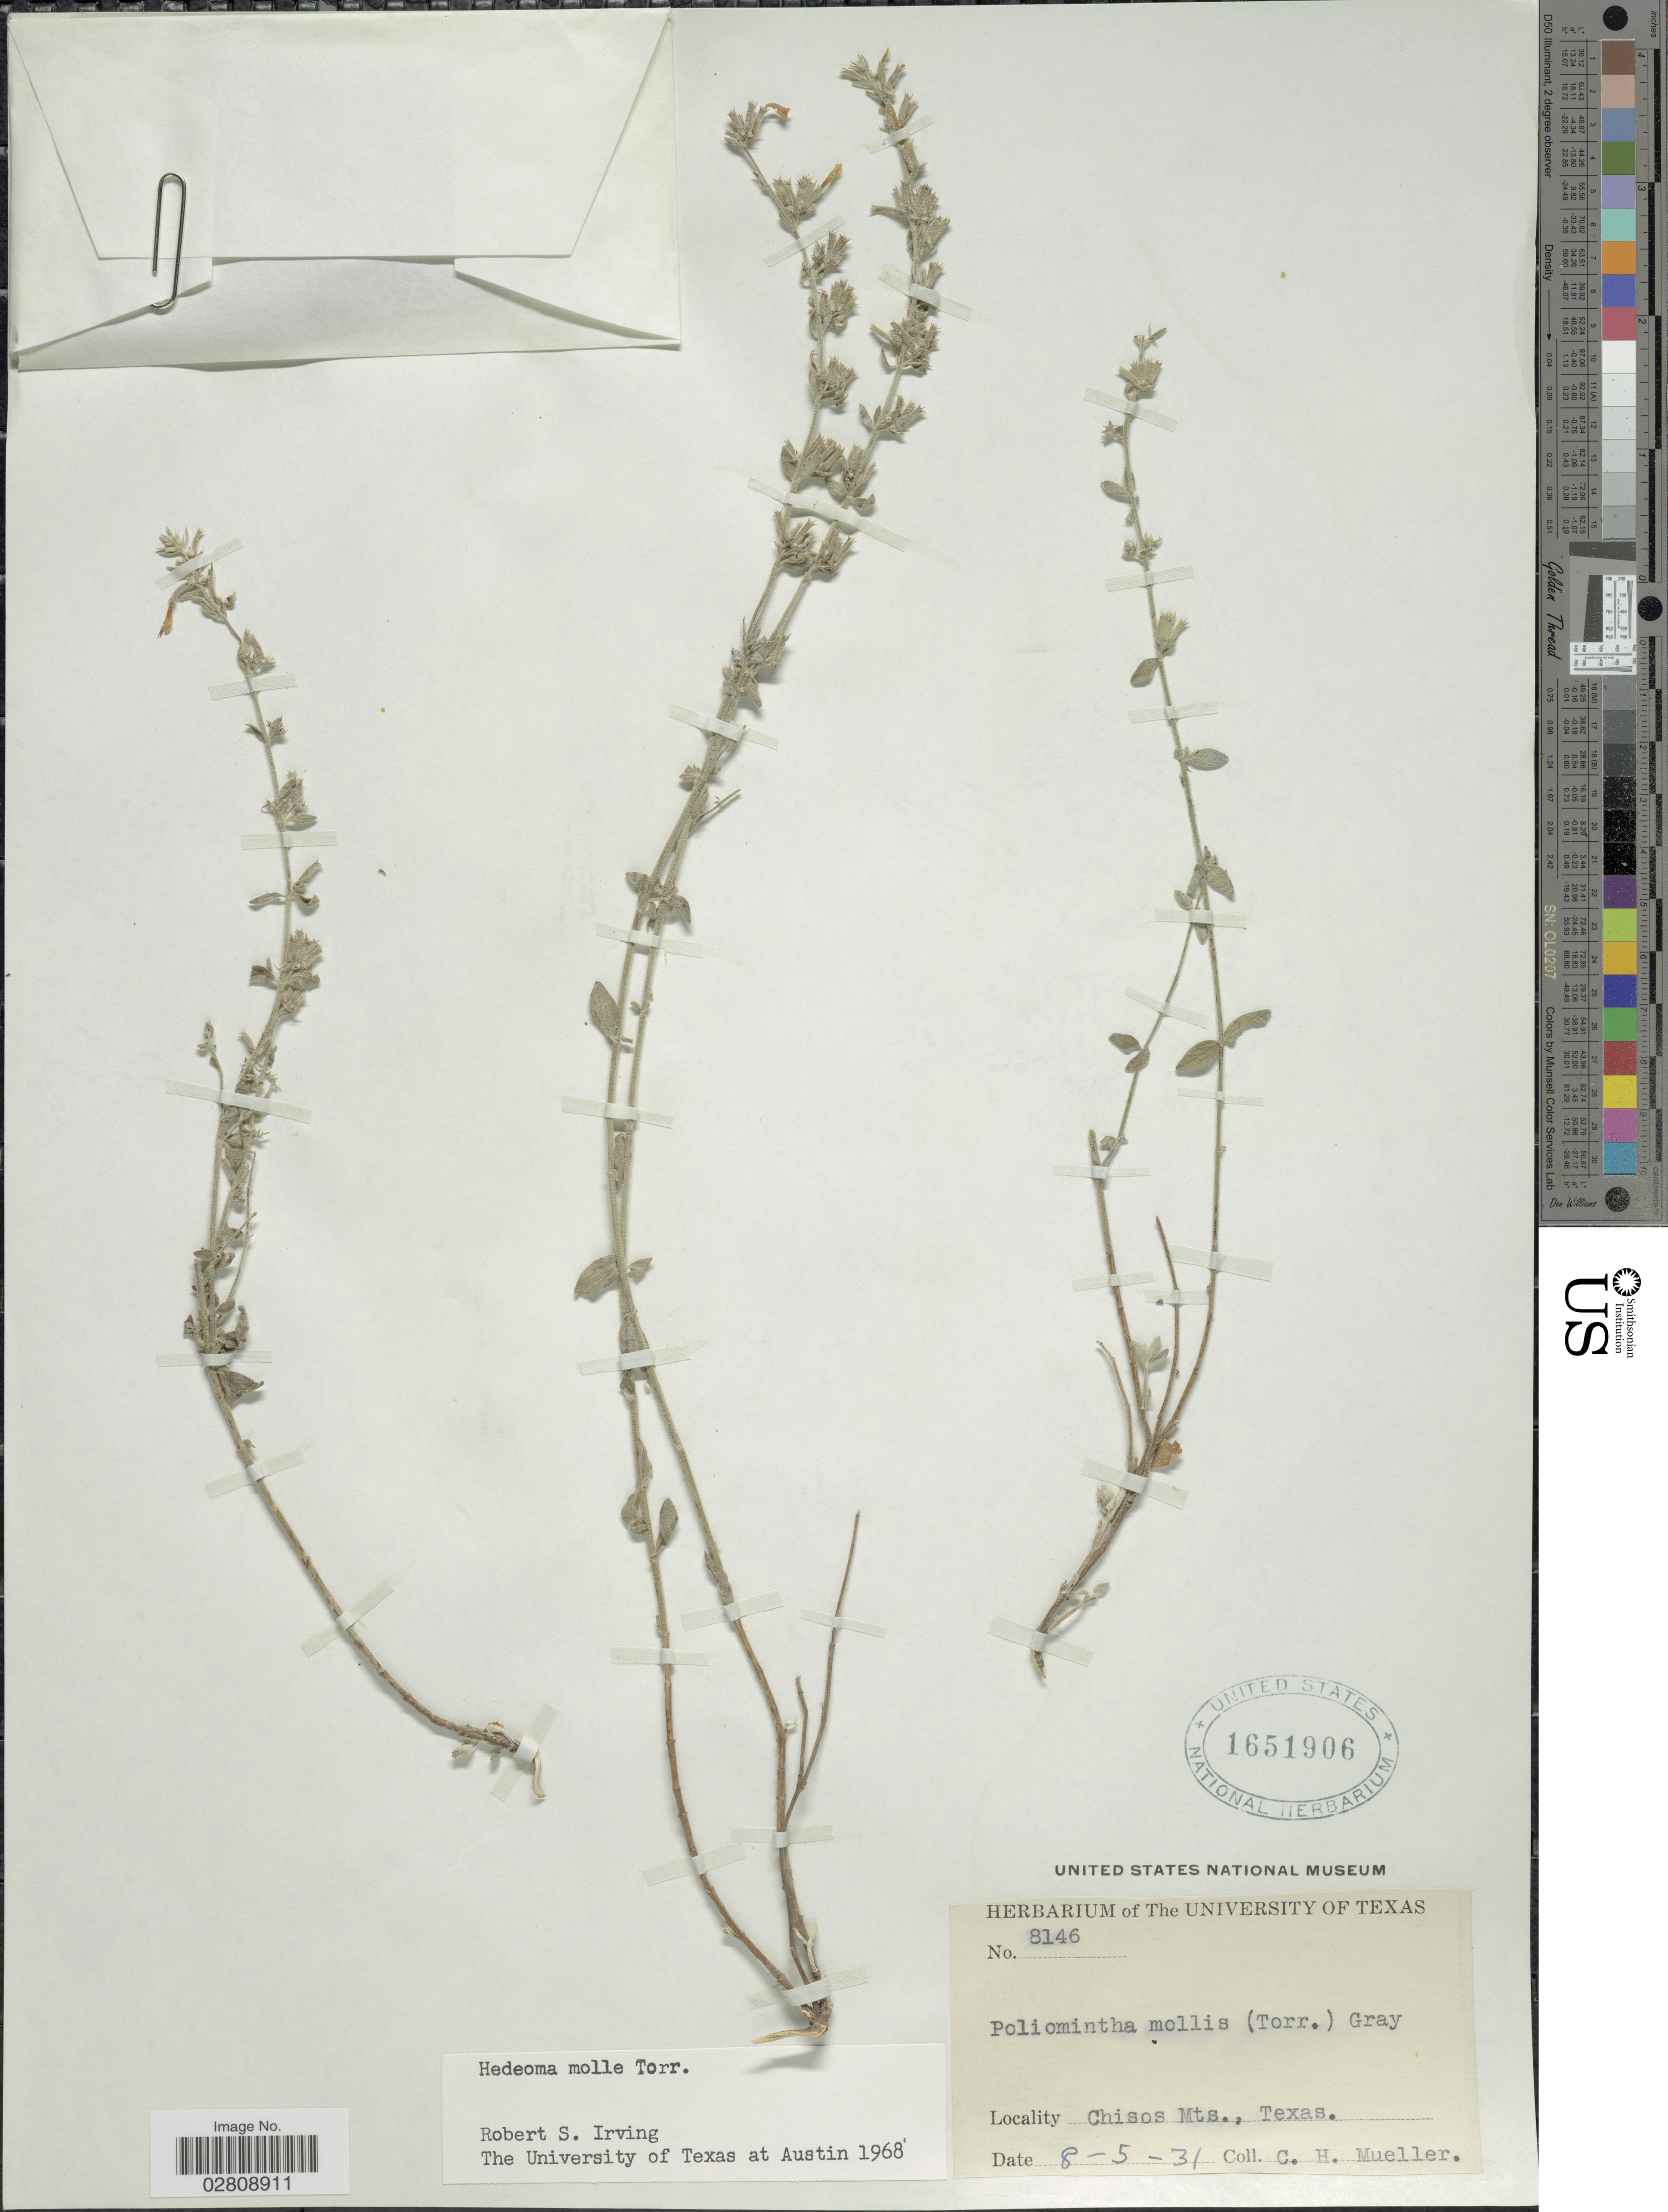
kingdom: Plantae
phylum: Tracheophyta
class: Magnoliopsida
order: Lamiales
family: Lamiaceae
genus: Hedeoma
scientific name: Hedeoma mollis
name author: Torr.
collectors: C. H. Mueller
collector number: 8146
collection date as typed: Transcribed d/m/y: 5/8/31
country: United States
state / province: Texas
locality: Chisos Mts.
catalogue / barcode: US 1651906